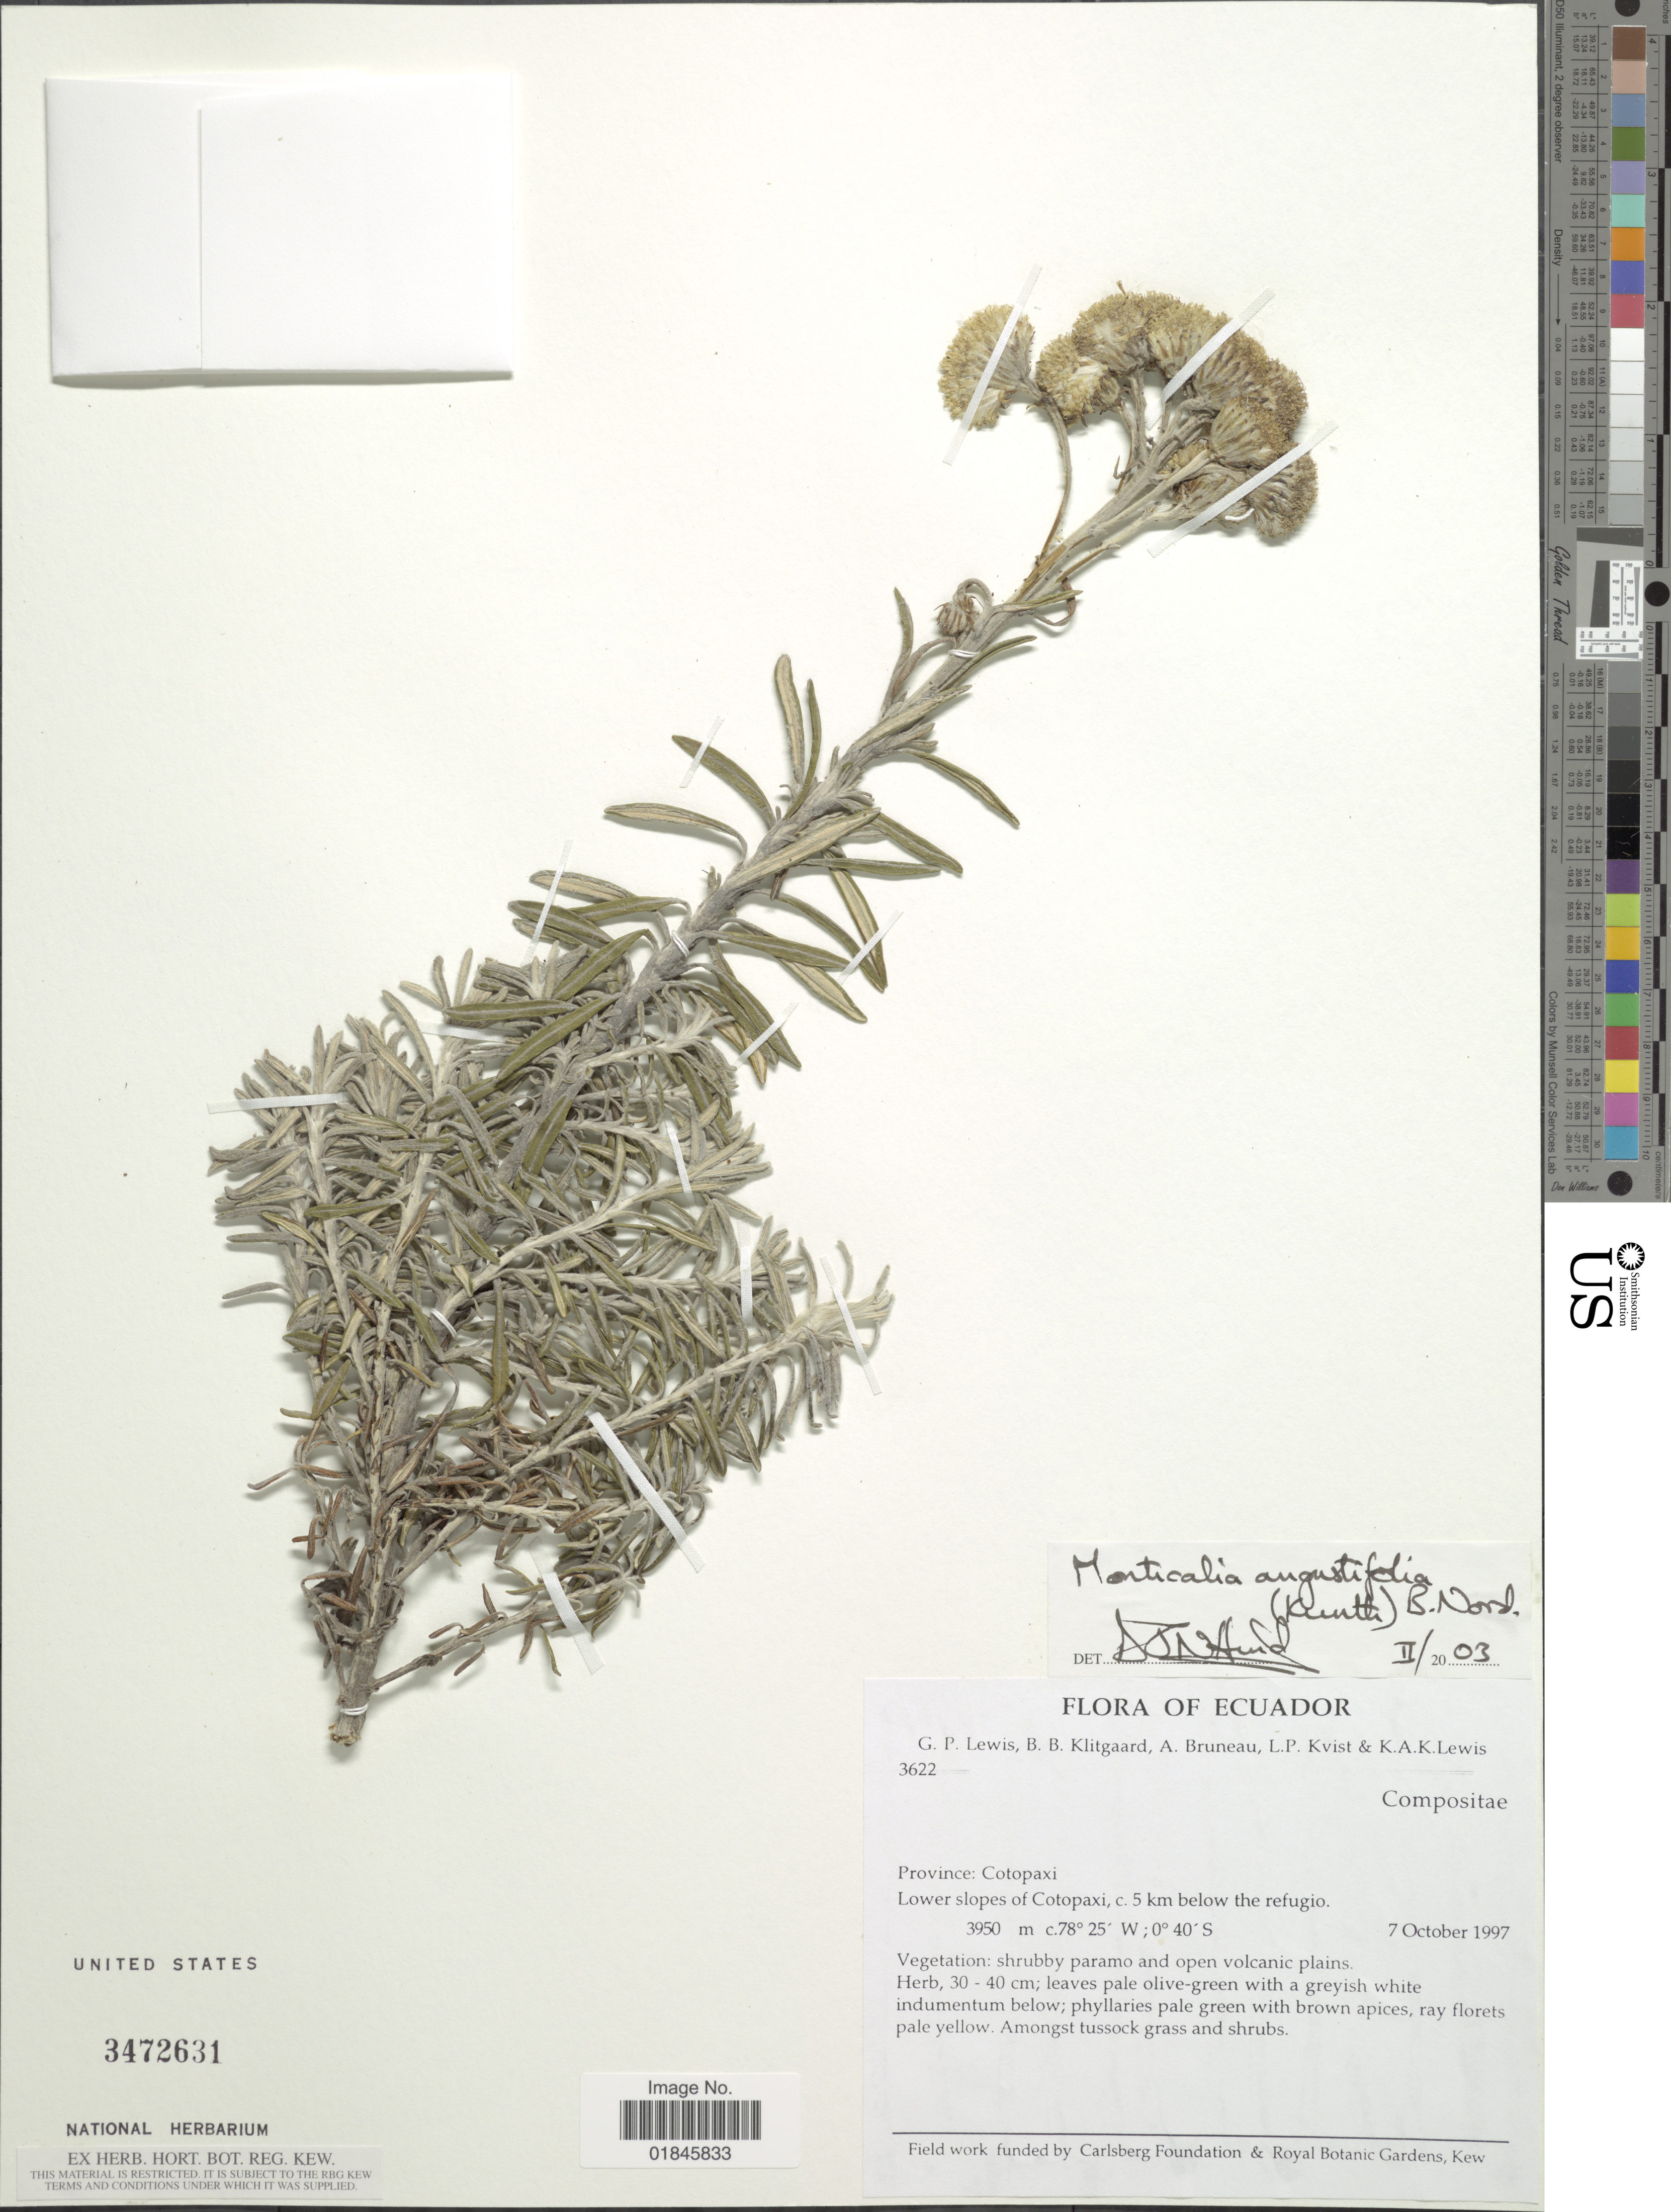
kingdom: Plantae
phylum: Tracheophyta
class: Magnoliopsida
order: Asterales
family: Asteraceae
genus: Pentacalia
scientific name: Pentacalia rosmarinfolia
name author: (Kunth) B. Nord.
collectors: G. P. Lewis, B. B. Klitgaard, A. Bruneau, L. P. Kvist & K. Lewis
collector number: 3622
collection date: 1997-10-07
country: Ecuador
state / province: Cotopaxi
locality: Province: Cotopaxi. Lower slopes of Cotopaxi, c 5 km below the refugio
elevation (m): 3950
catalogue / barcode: US 3472631